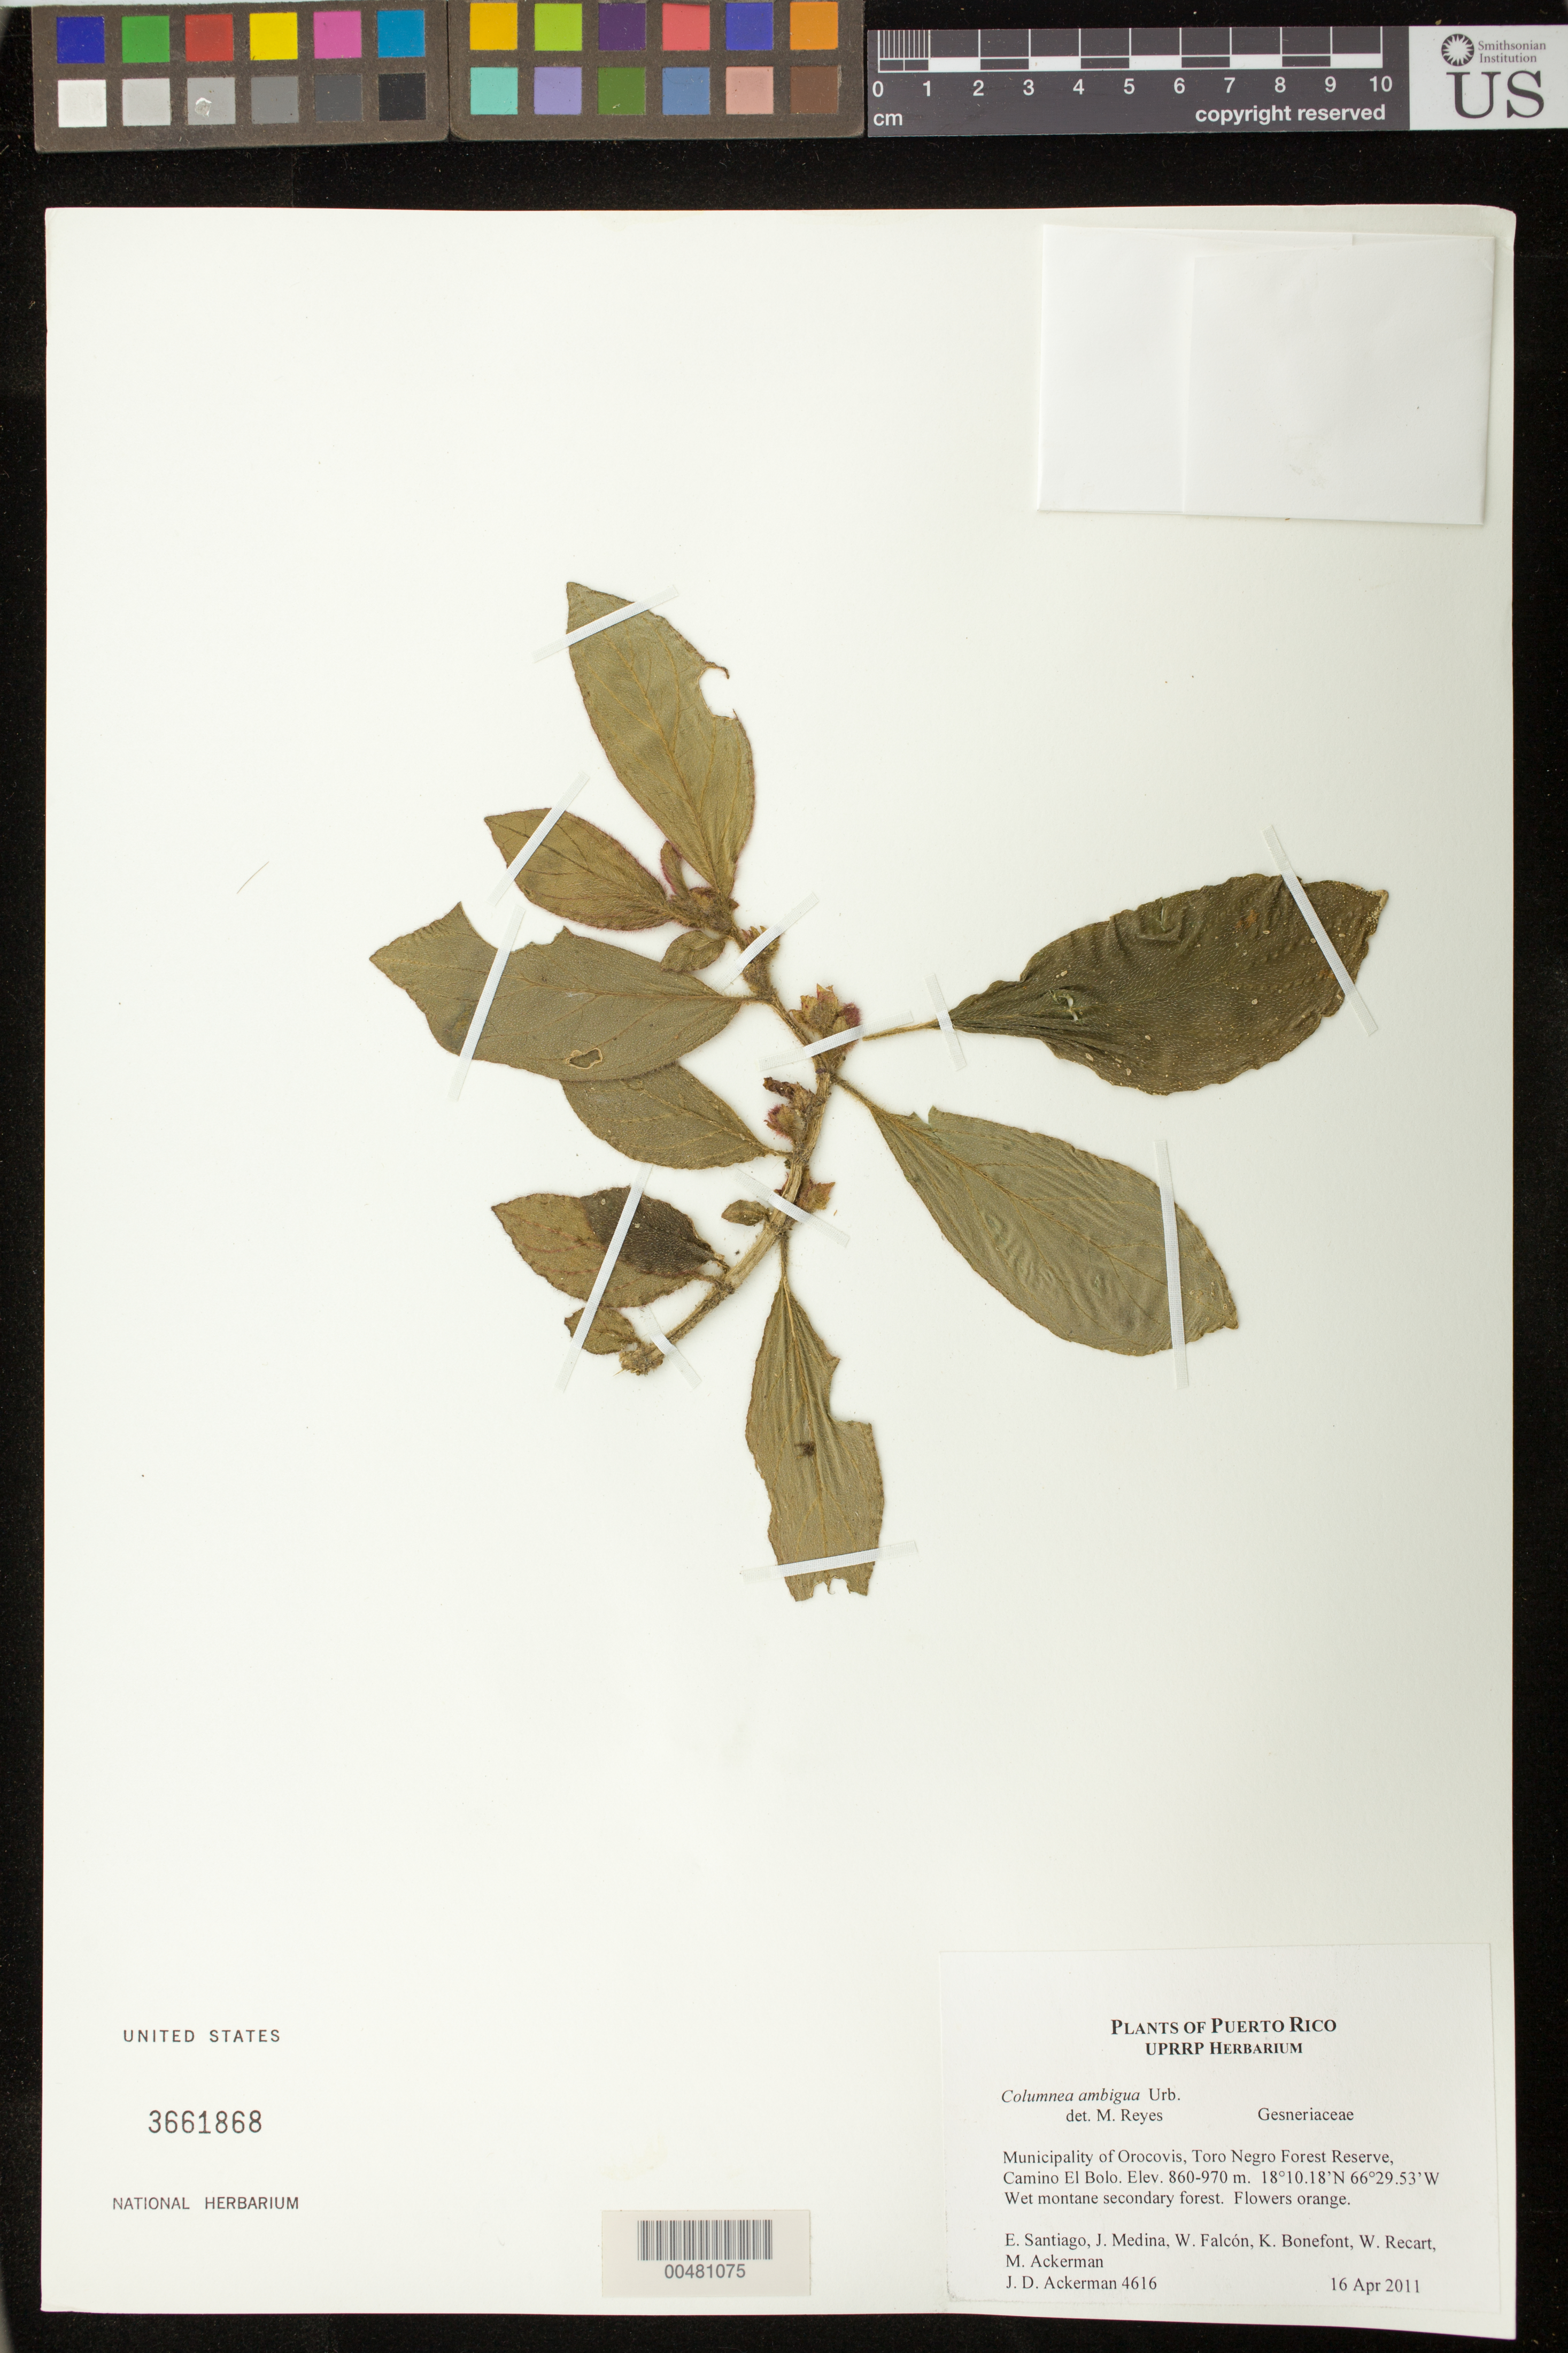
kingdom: Plantae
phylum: Tracheophyta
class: Magnoliopsida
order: Lamiales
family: Gesneriaceae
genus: Columnea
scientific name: Columnea ambigua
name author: (Urb.) B.D. Morley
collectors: J. D. Ackerman, E. Santiago, J. Medina, W. Falcón, K. Bonefont, W. Recart & M. Ackerman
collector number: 4616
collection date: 2011-04-16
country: Puerto Rico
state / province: Orocovis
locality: Toro Negro Forest Reserve, Camino El Bolo.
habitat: Wet montane secondary forest.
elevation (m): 860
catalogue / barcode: US 3661868